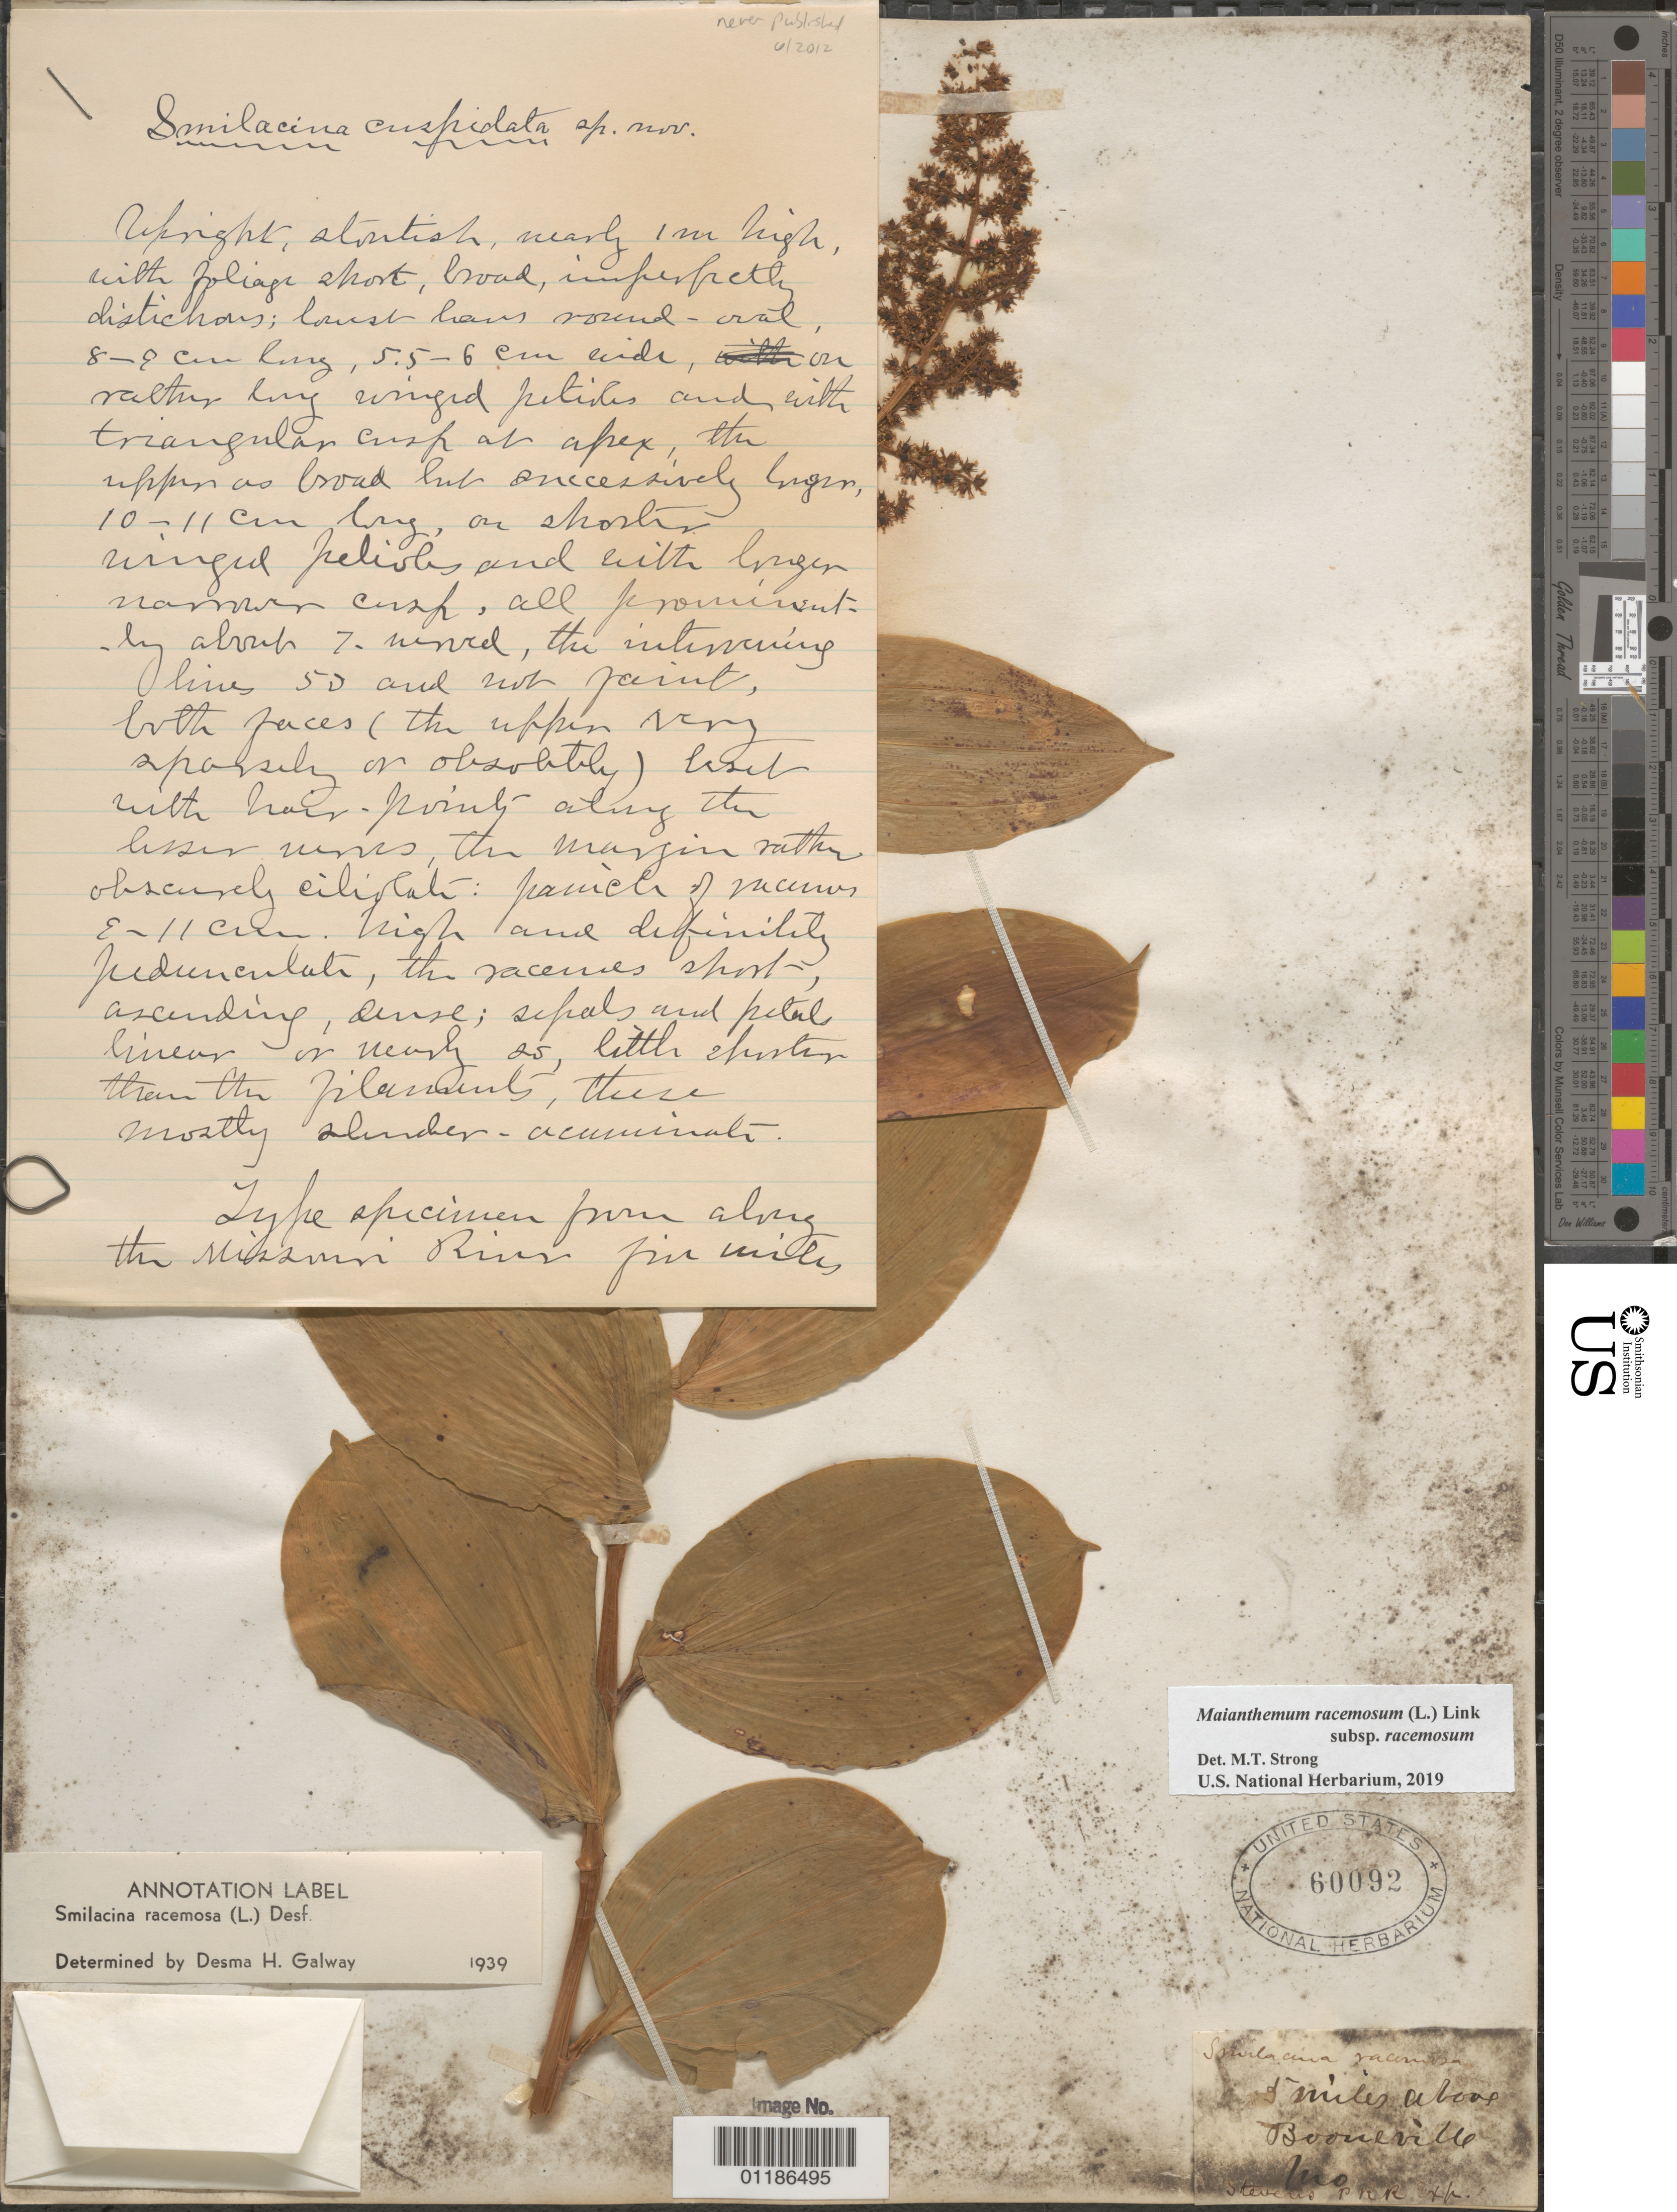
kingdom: Plantae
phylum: Tracheophyta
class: Liliopsida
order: Asparagales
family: Asparagaceae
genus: Maianthemum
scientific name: Maianthemum racemosum subsp. racemosum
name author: (L.) Link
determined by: Strong, Mark T., (BOT), Smithsonian Institution - National Museum of Natural History (UNITED STATES)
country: Canada / United States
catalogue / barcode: US 60092